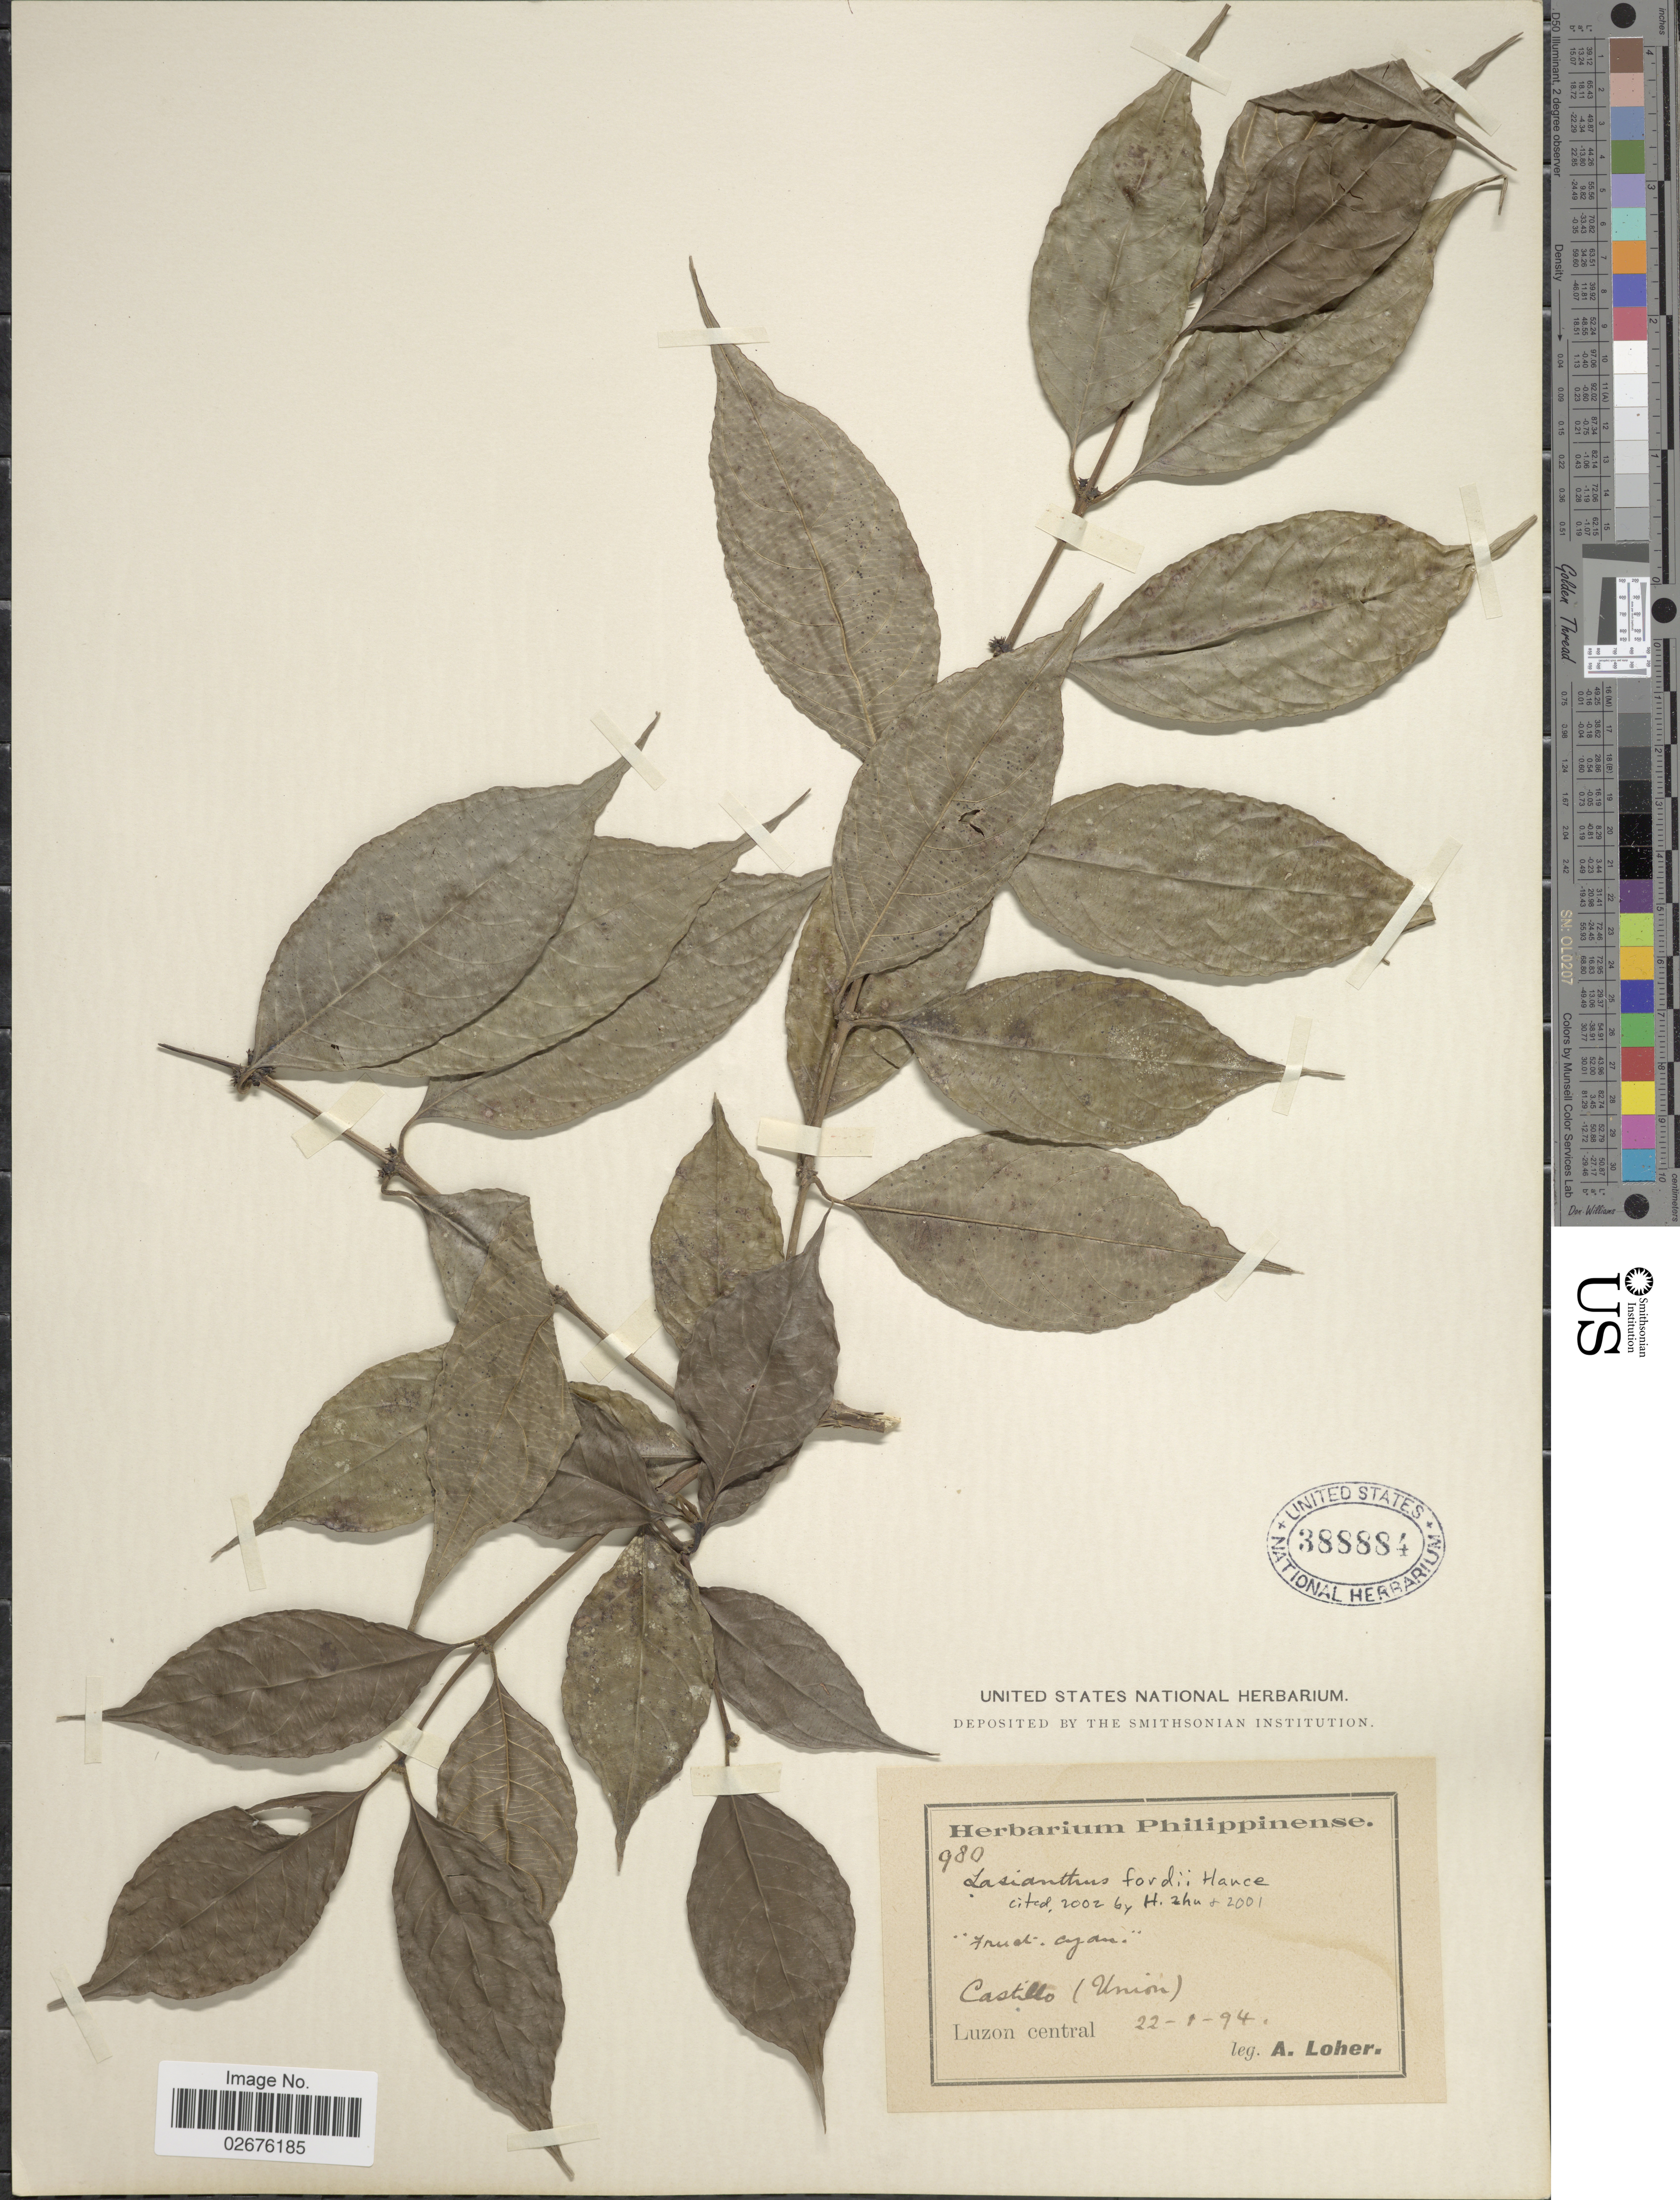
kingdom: Plantae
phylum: Tracheophyta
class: Magnoliopsida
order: Gentianales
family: Rubiaceae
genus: Lasianthus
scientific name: Lasianthus fordii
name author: Hance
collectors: A. Loher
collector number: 980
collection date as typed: Transcribed d/m/y: 22/1/94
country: Philippines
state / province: Central Luzon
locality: Castillo (Union)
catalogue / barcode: US 388884